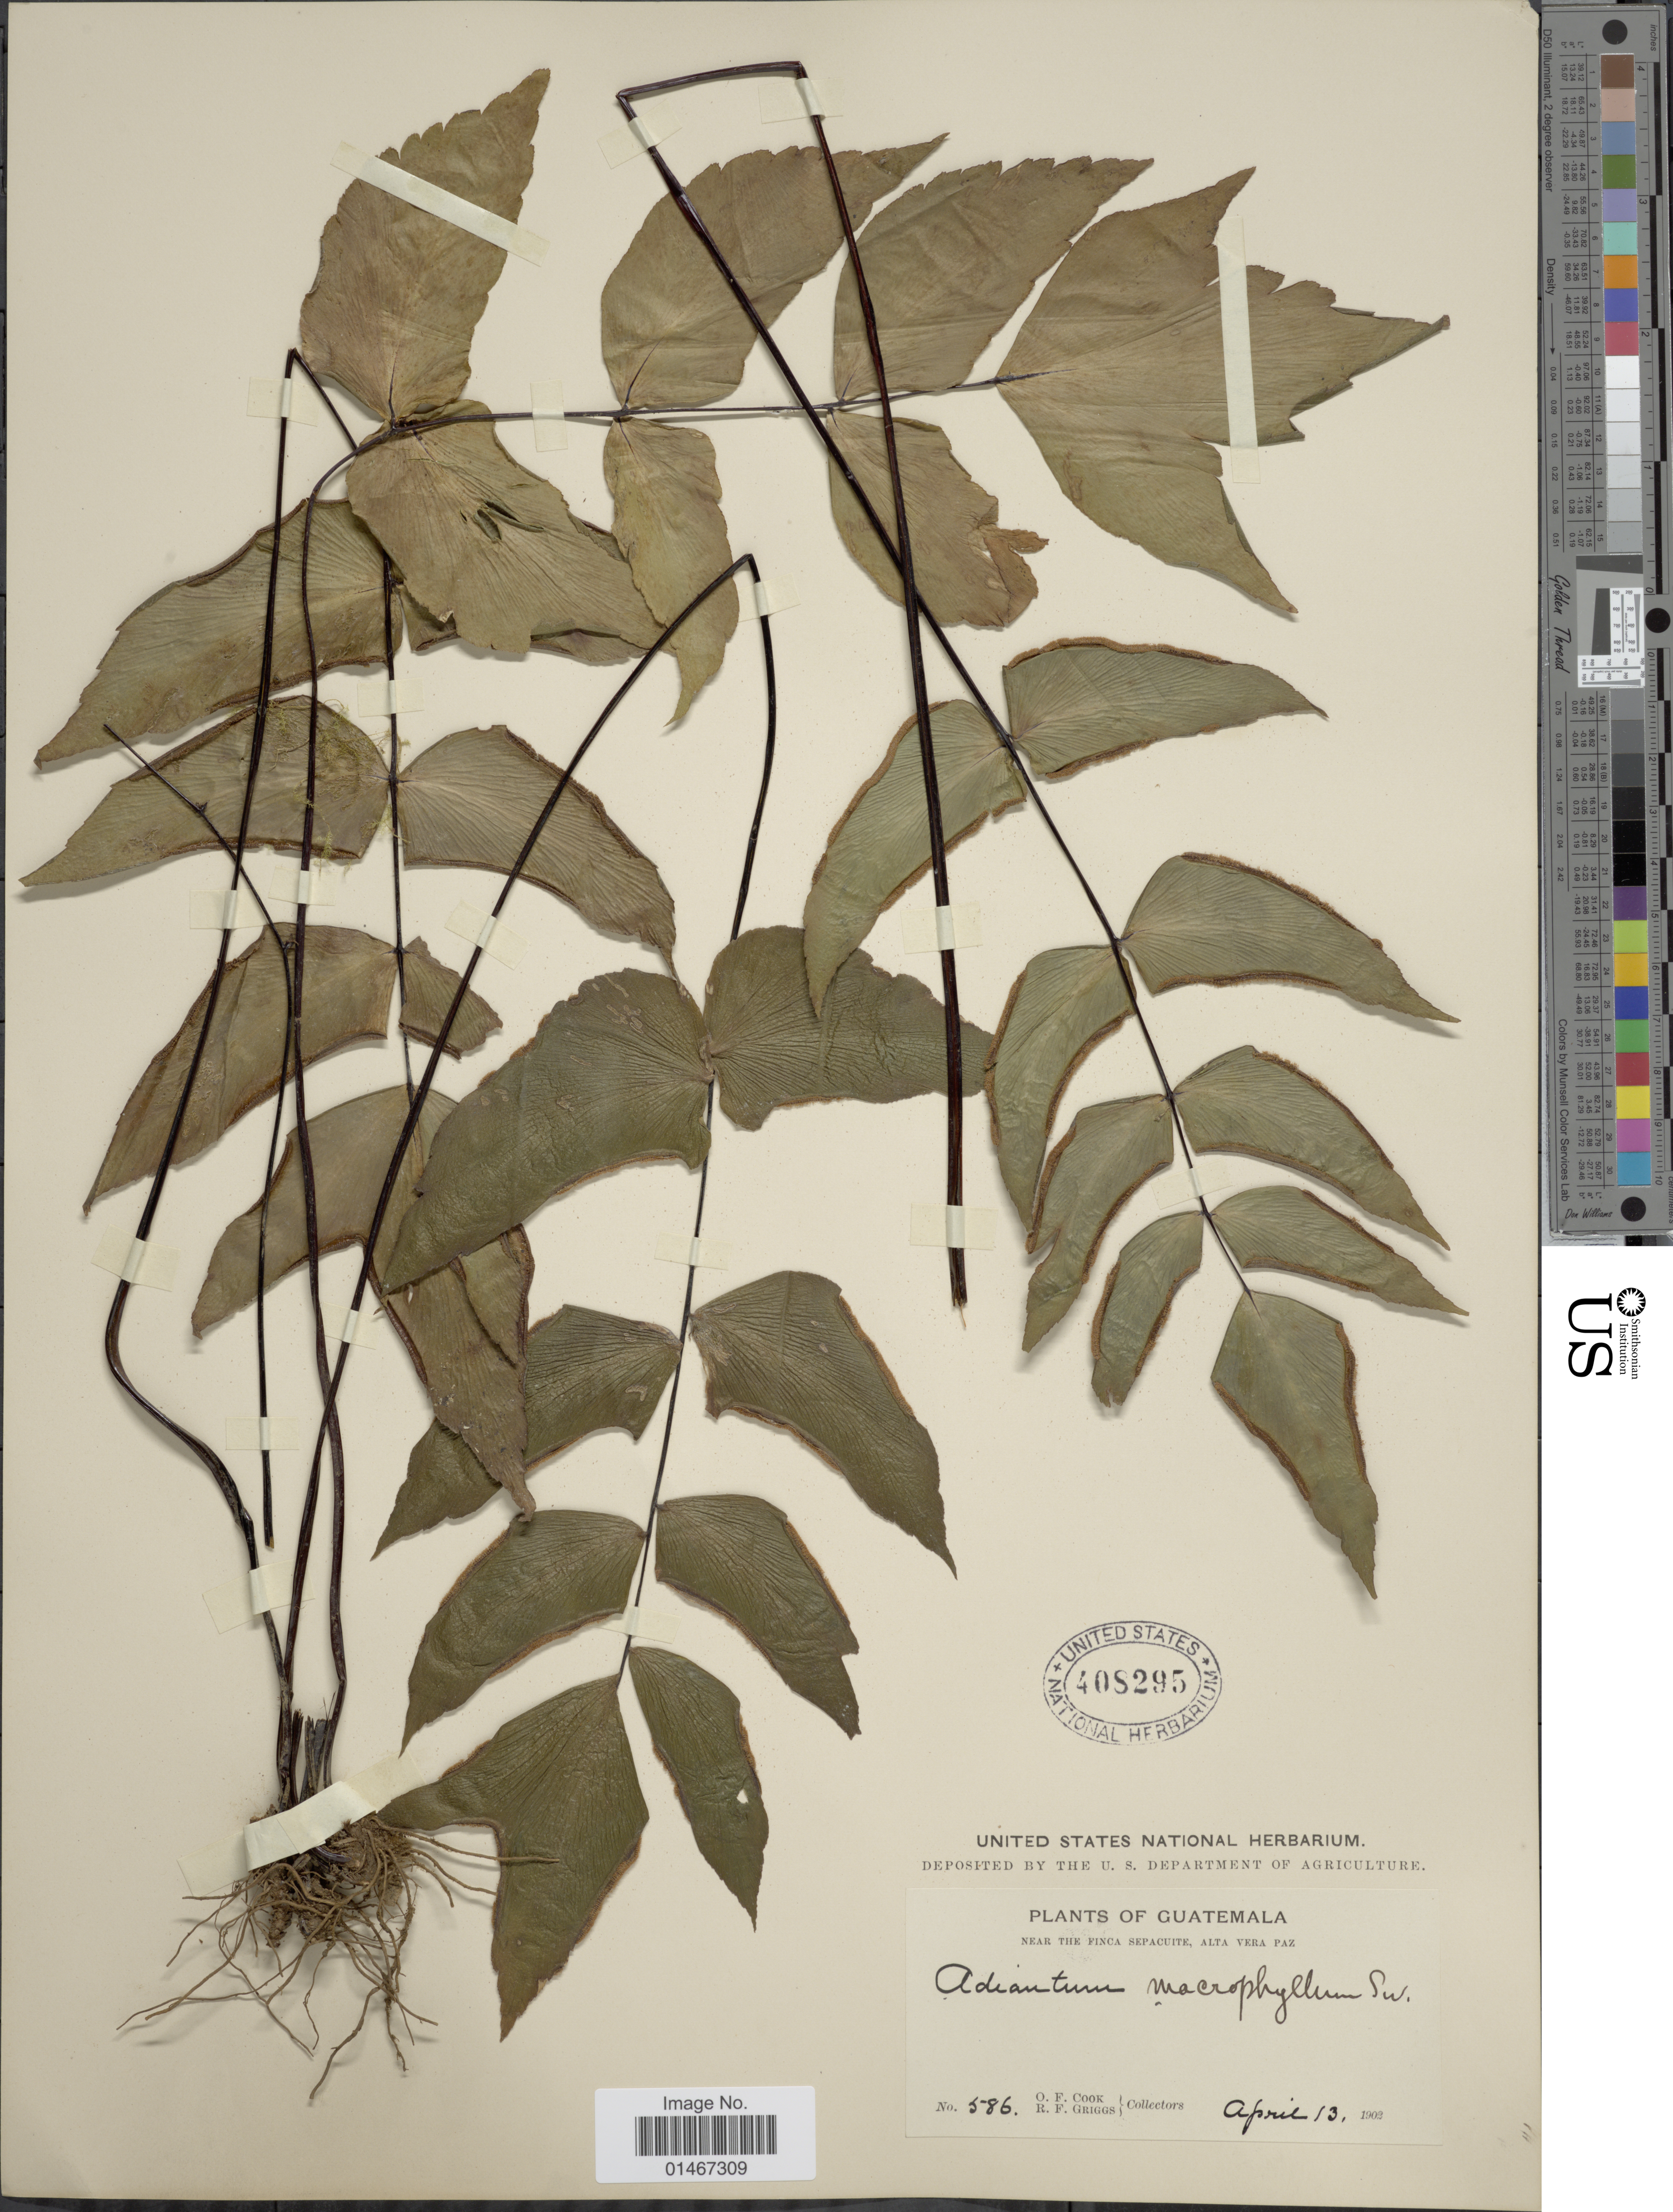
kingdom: Plantae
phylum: Tracheophyta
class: Polypodiopsida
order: Polypodiales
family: Pteridaceae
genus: Adiantum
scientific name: Adiantum macrophyllum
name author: Sw.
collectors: O. F. Cook & R. F. Griggs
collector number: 586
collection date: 1902-04-13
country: Guatemala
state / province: Alta Verapaz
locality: Near the Finca Sepacuite, Alta Vera Paz.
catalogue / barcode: US 408295